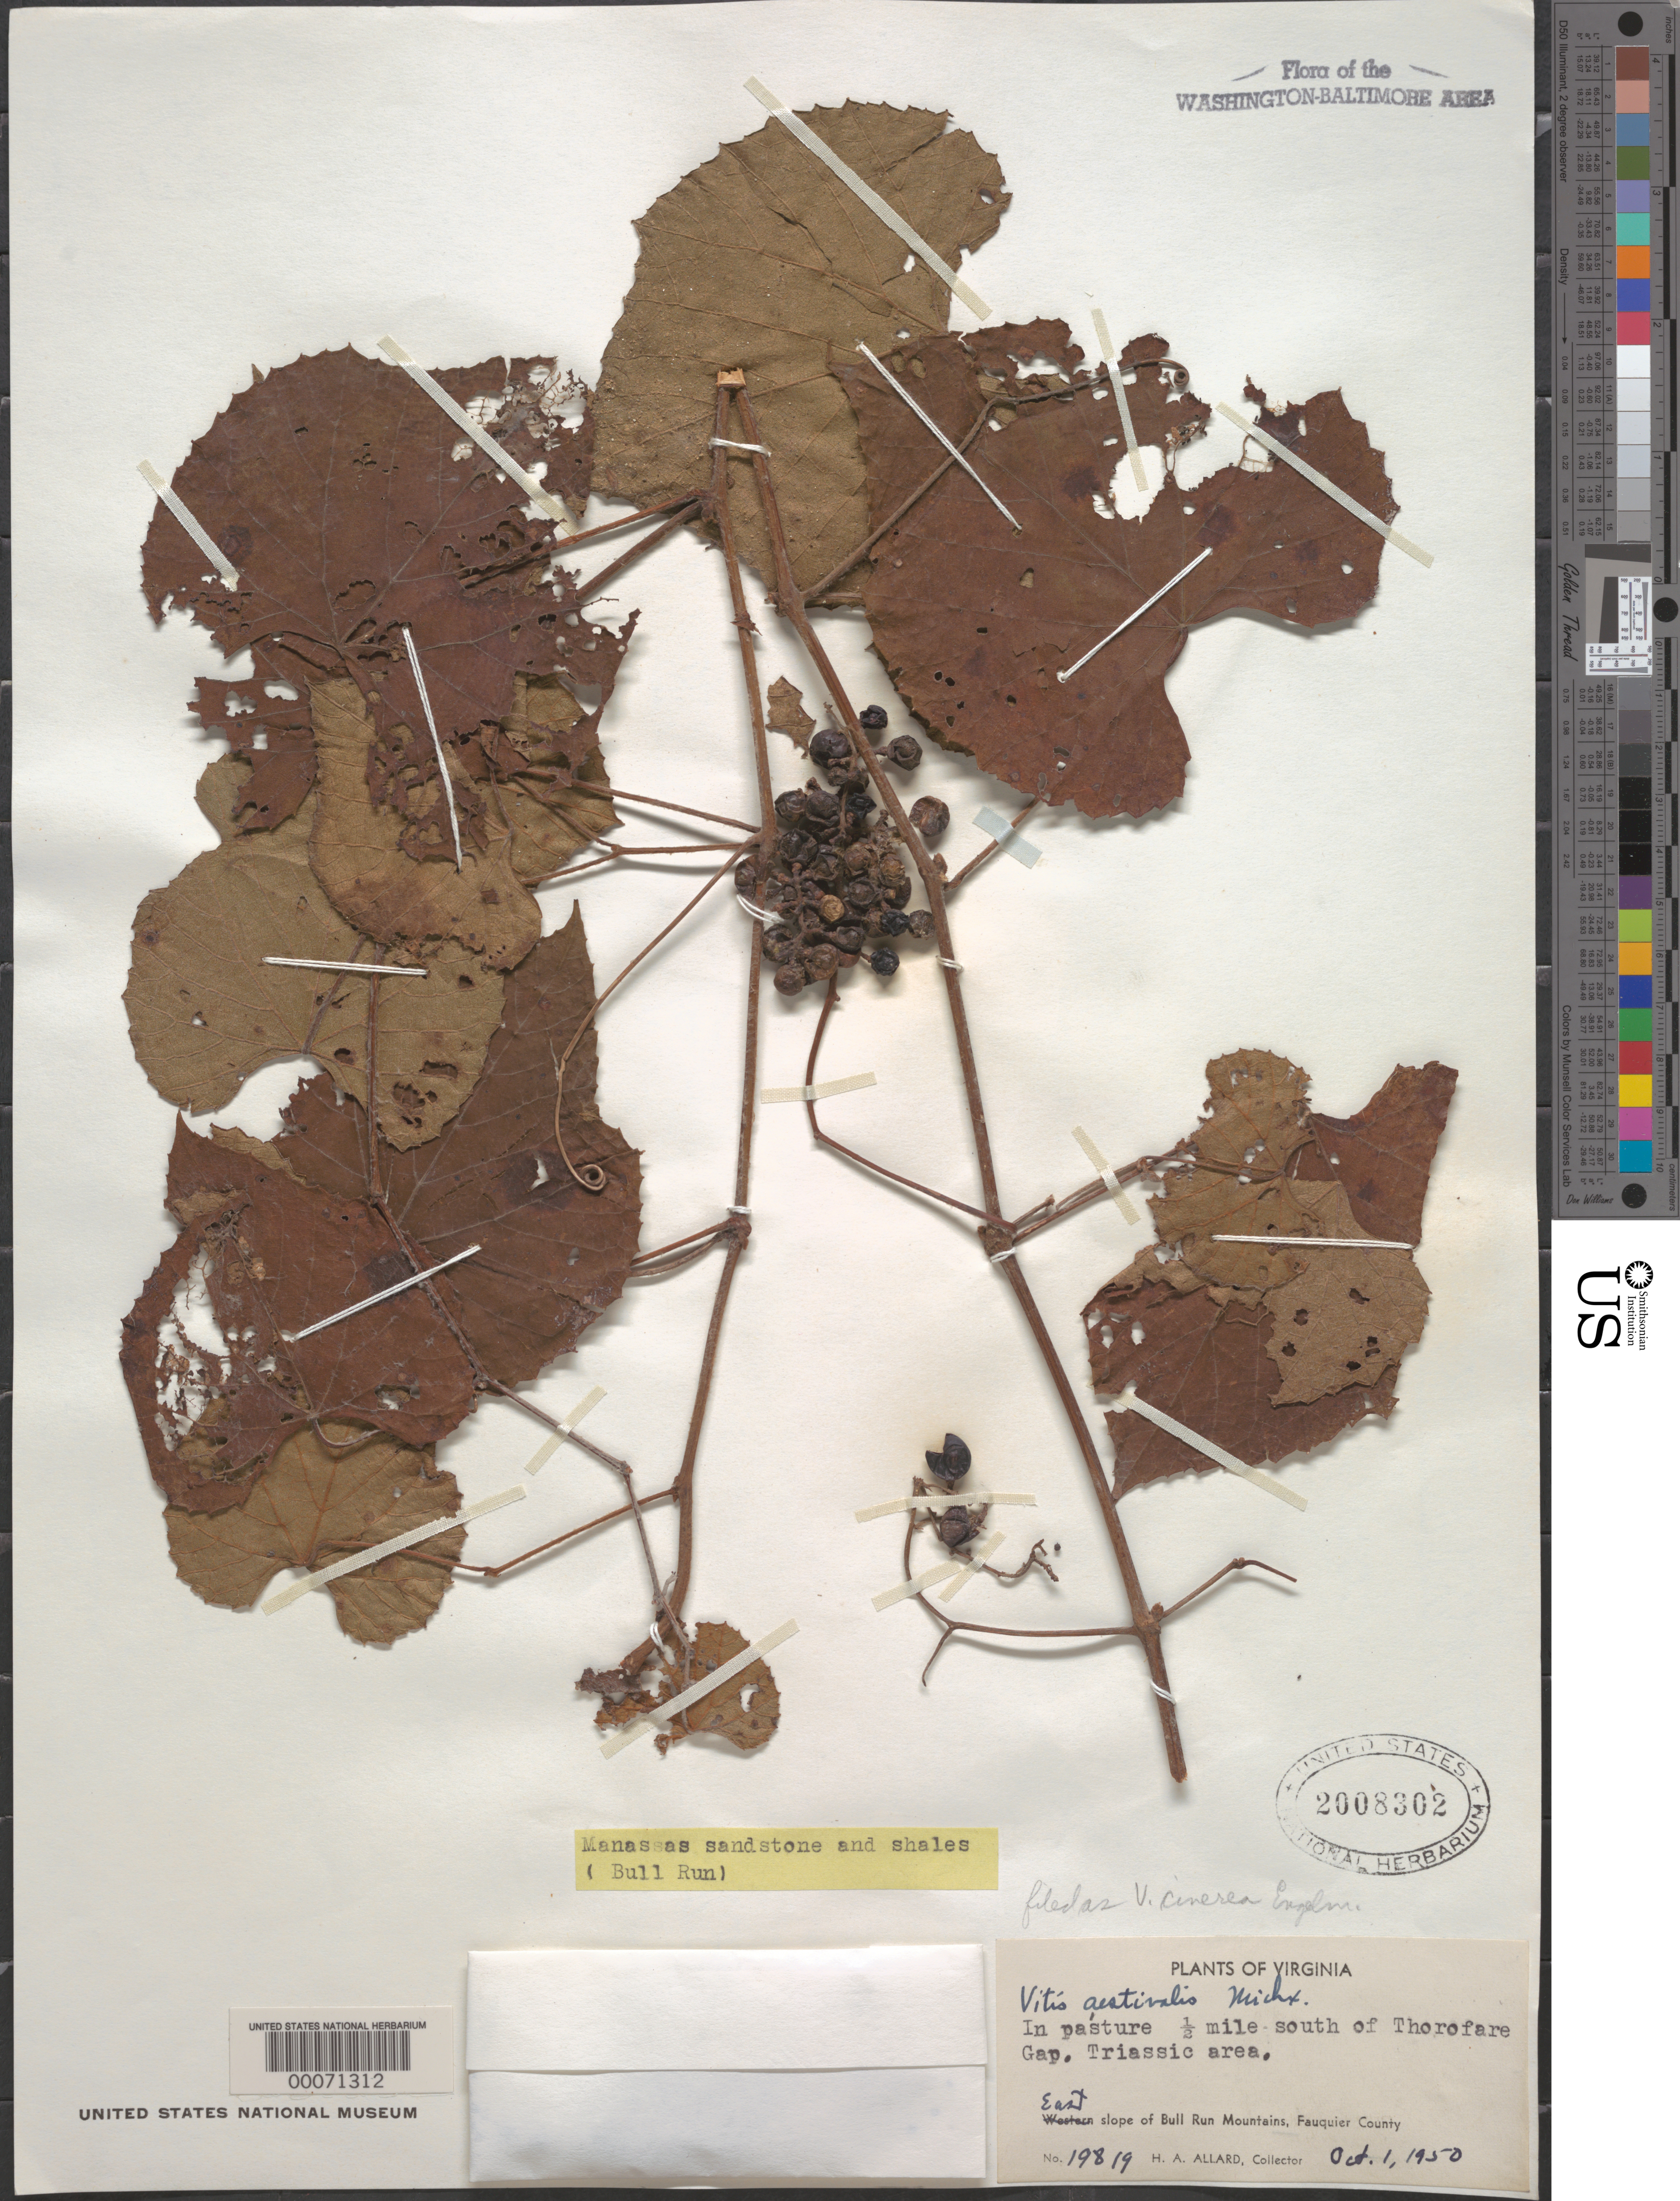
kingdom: Plantae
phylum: Tracheophyta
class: Magnoliopsida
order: Vitales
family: Vitaceae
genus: Vitis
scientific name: Vitis cinerea var. floridana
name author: Munson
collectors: H. A. Allard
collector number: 19819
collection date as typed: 01 Oct 1950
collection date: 1950-10-01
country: United States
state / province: Virginia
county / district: Fauquier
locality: South of Thorofare Gap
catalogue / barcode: US 2008302